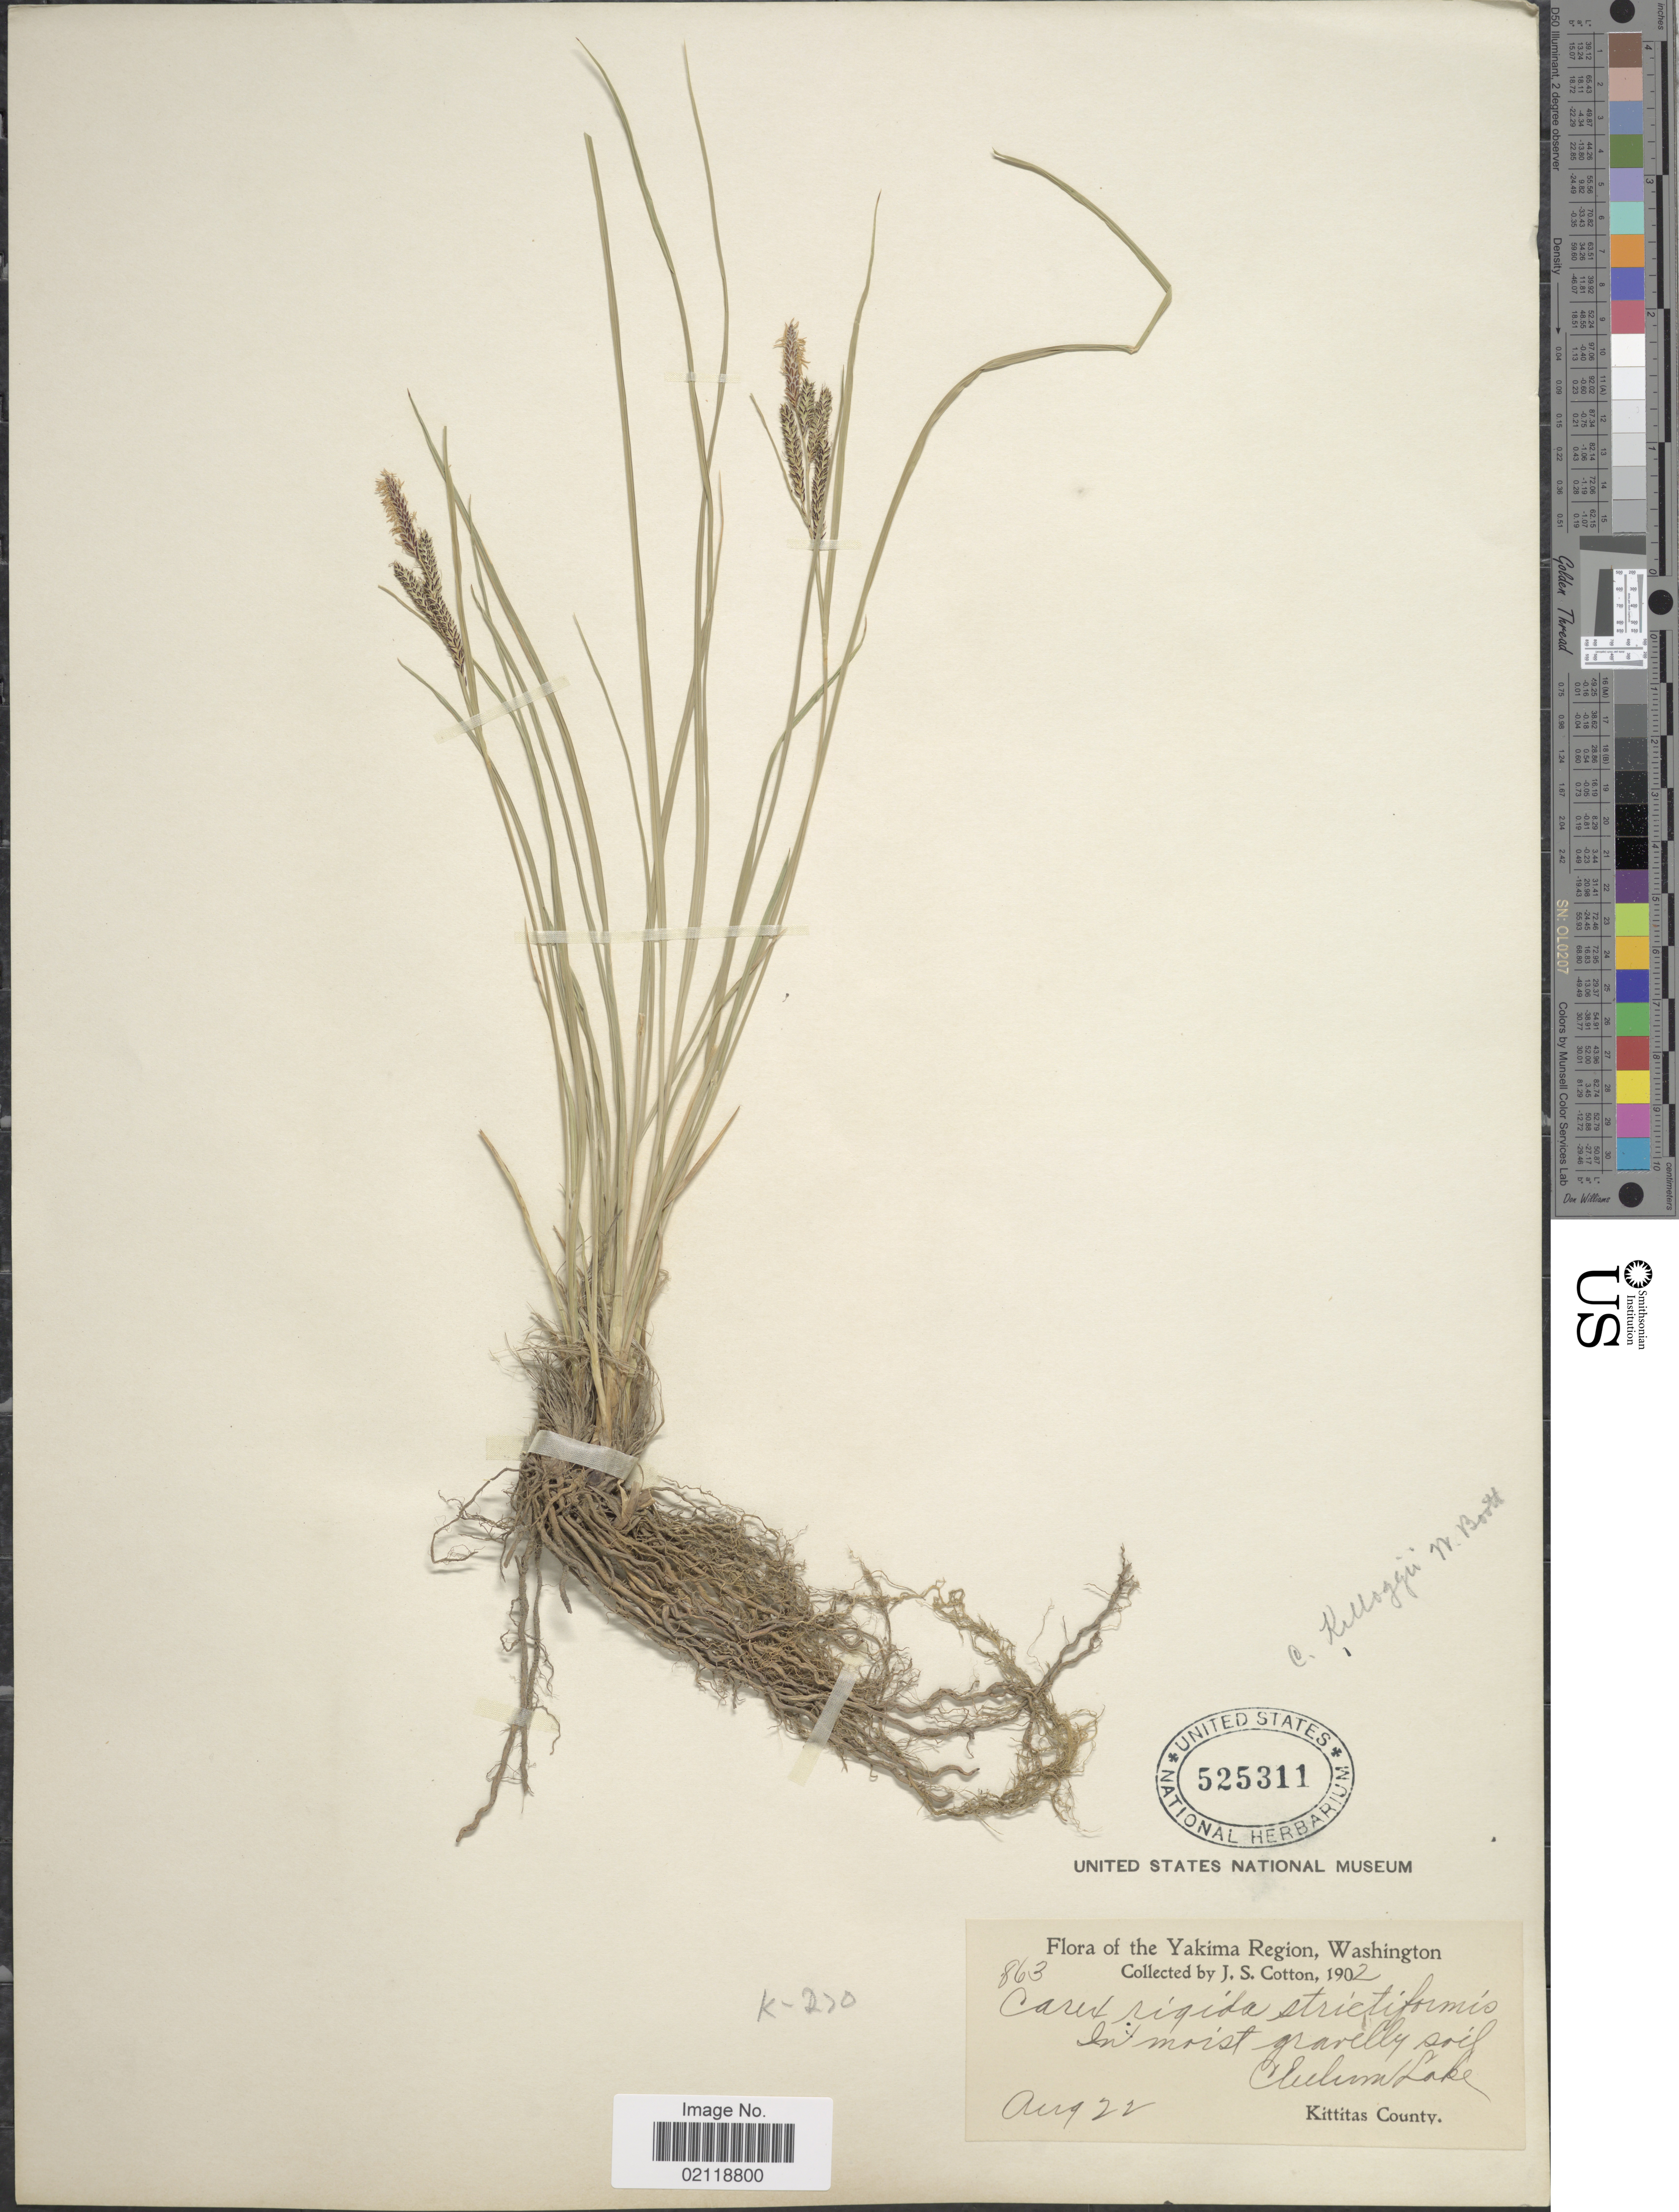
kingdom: Plantae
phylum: Tracheophyta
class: Liliopsida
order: Poales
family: Cyperaceae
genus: Carex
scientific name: Carex kelloggii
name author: W. Boott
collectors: J. S. Cotton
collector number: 863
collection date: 1902-08-22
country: United States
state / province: Washington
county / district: Kittitas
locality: The Yakima Region, in moist gravelly soil, Clulum Lake, Kittitas County.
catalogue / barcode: US 525311